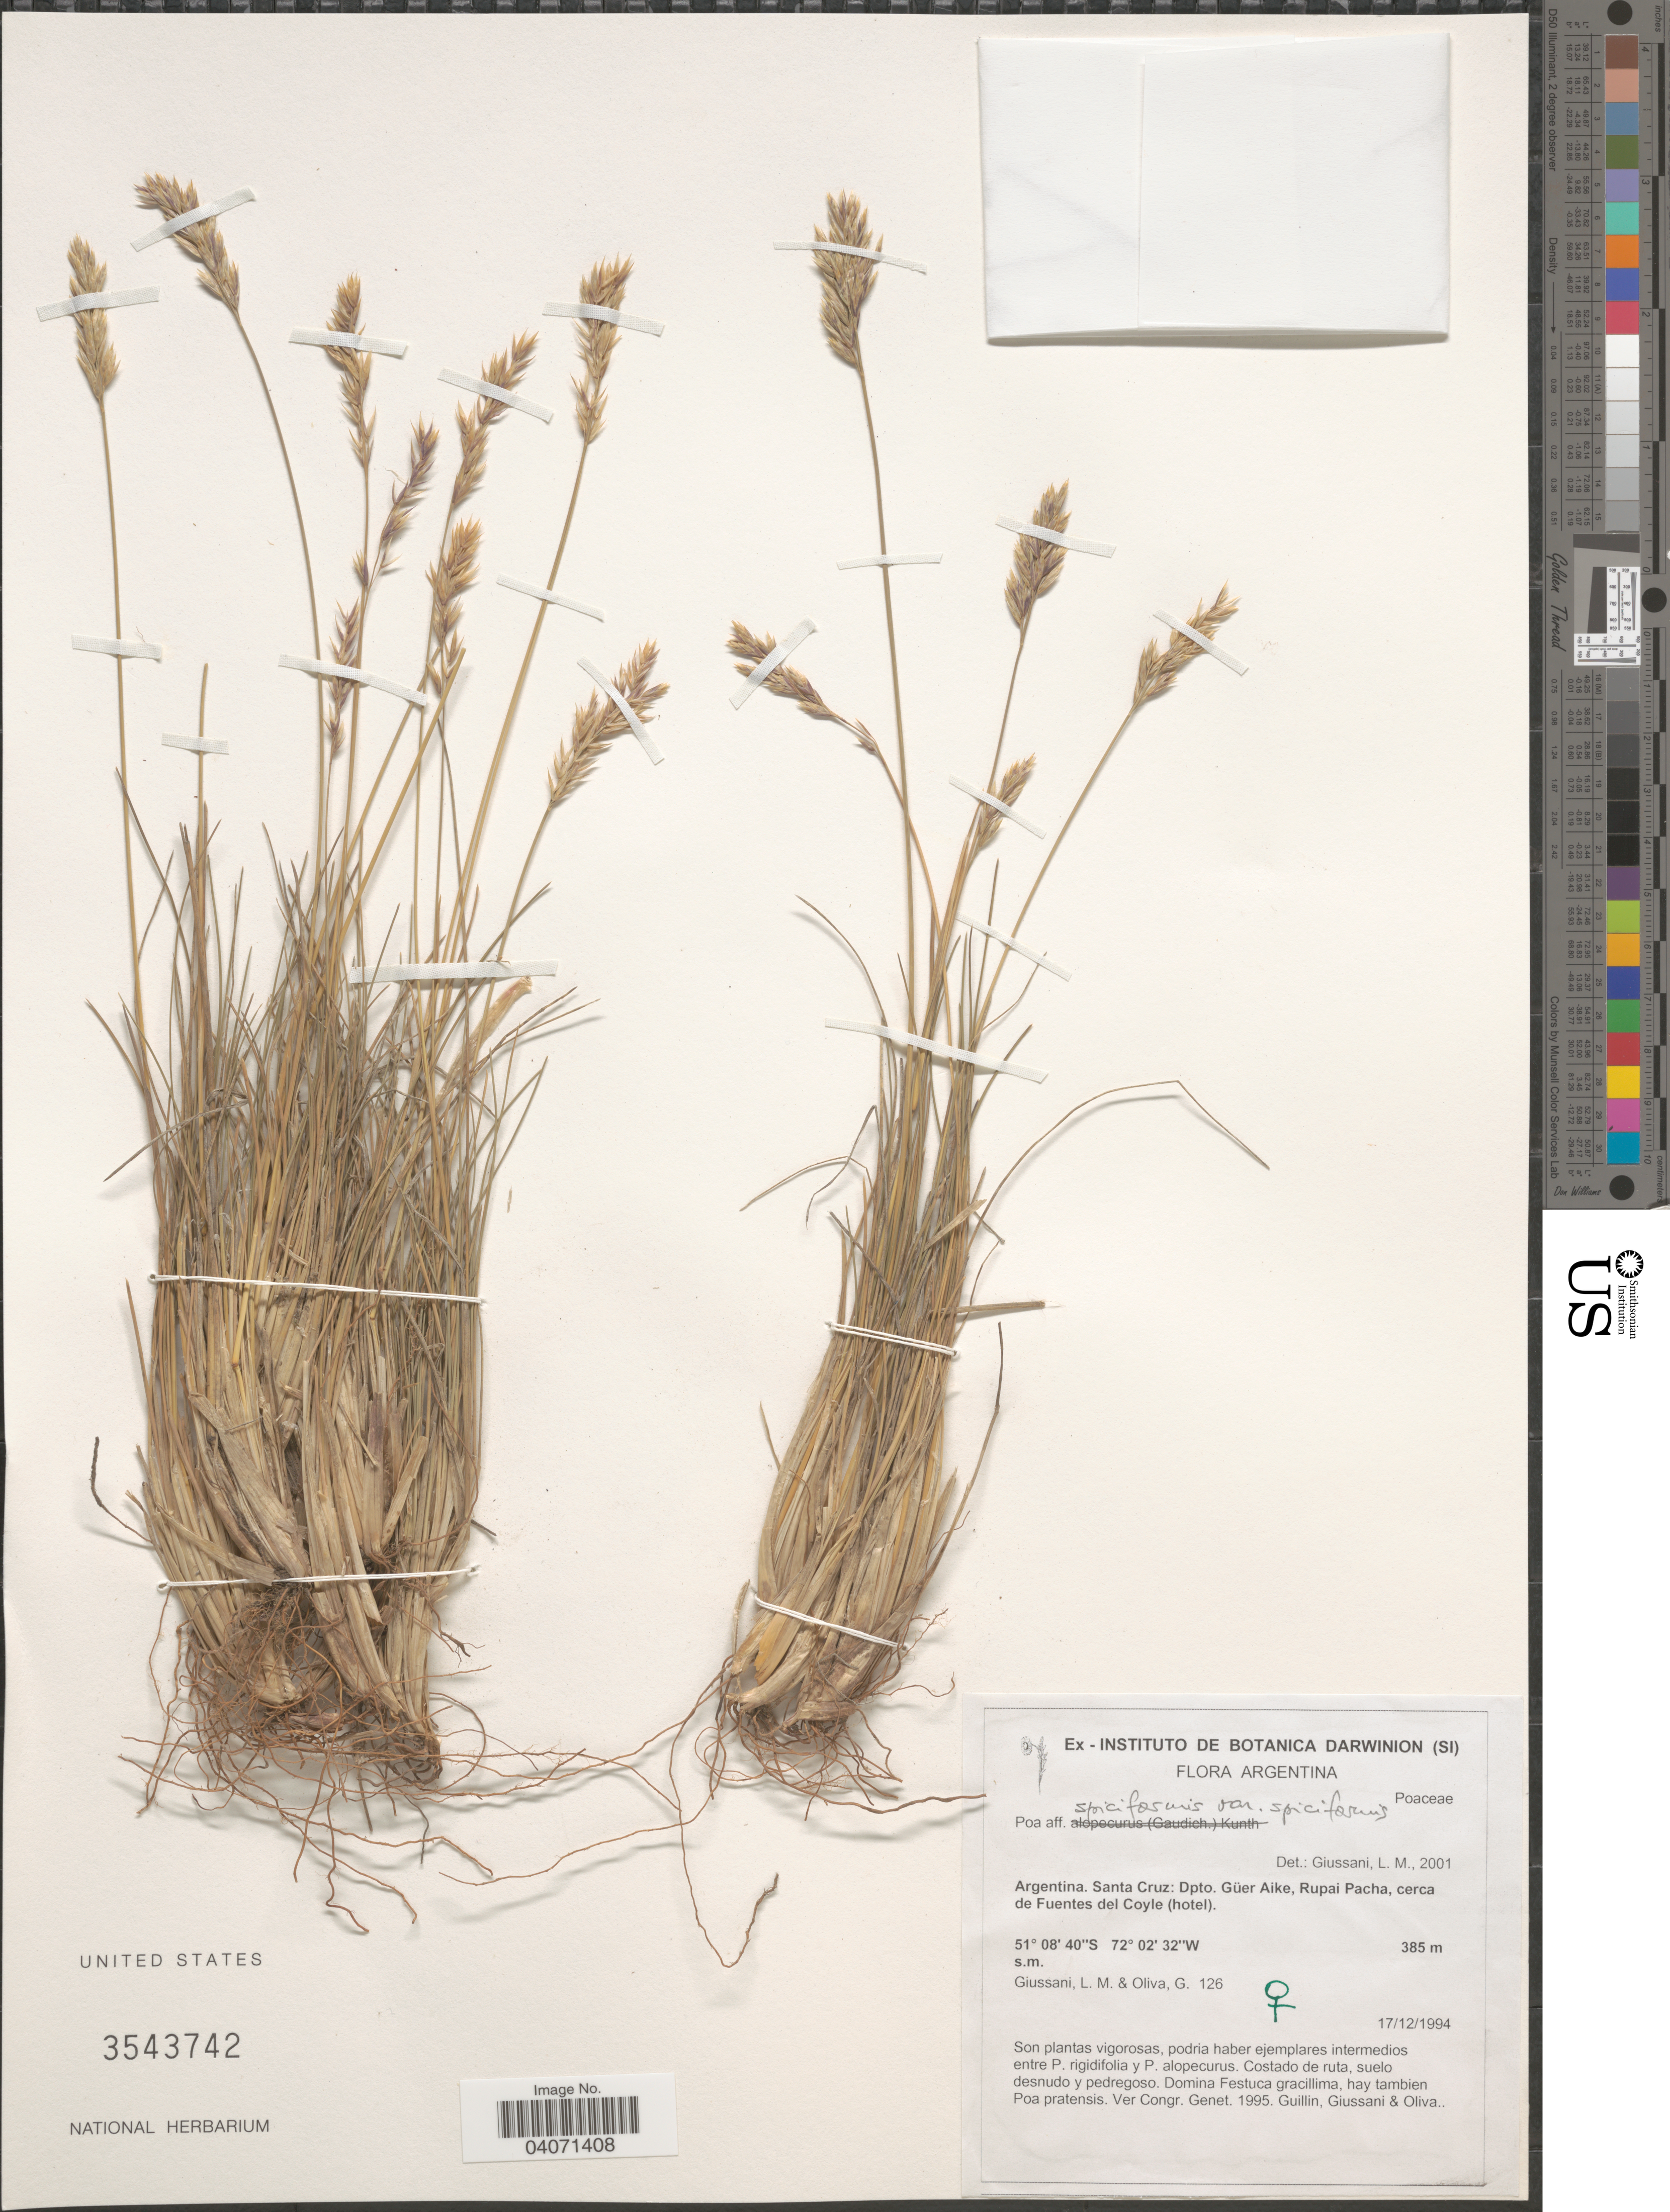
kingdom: Plantae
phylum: Tracheophyta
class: Liliopsida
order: Poales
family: Poaceae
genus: Poa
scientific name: Poa spiciformis var. spiciformis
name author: Steud.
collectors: L. Giussani & G. Oliva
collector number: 126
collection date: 1994-12-17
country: Argentina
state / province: Santa Cruz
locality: Dpto. Güer Aike, Rupai Pacha, cerca de Fuentes del Coyle (hotel).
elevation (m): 385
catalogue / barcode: US 3543742